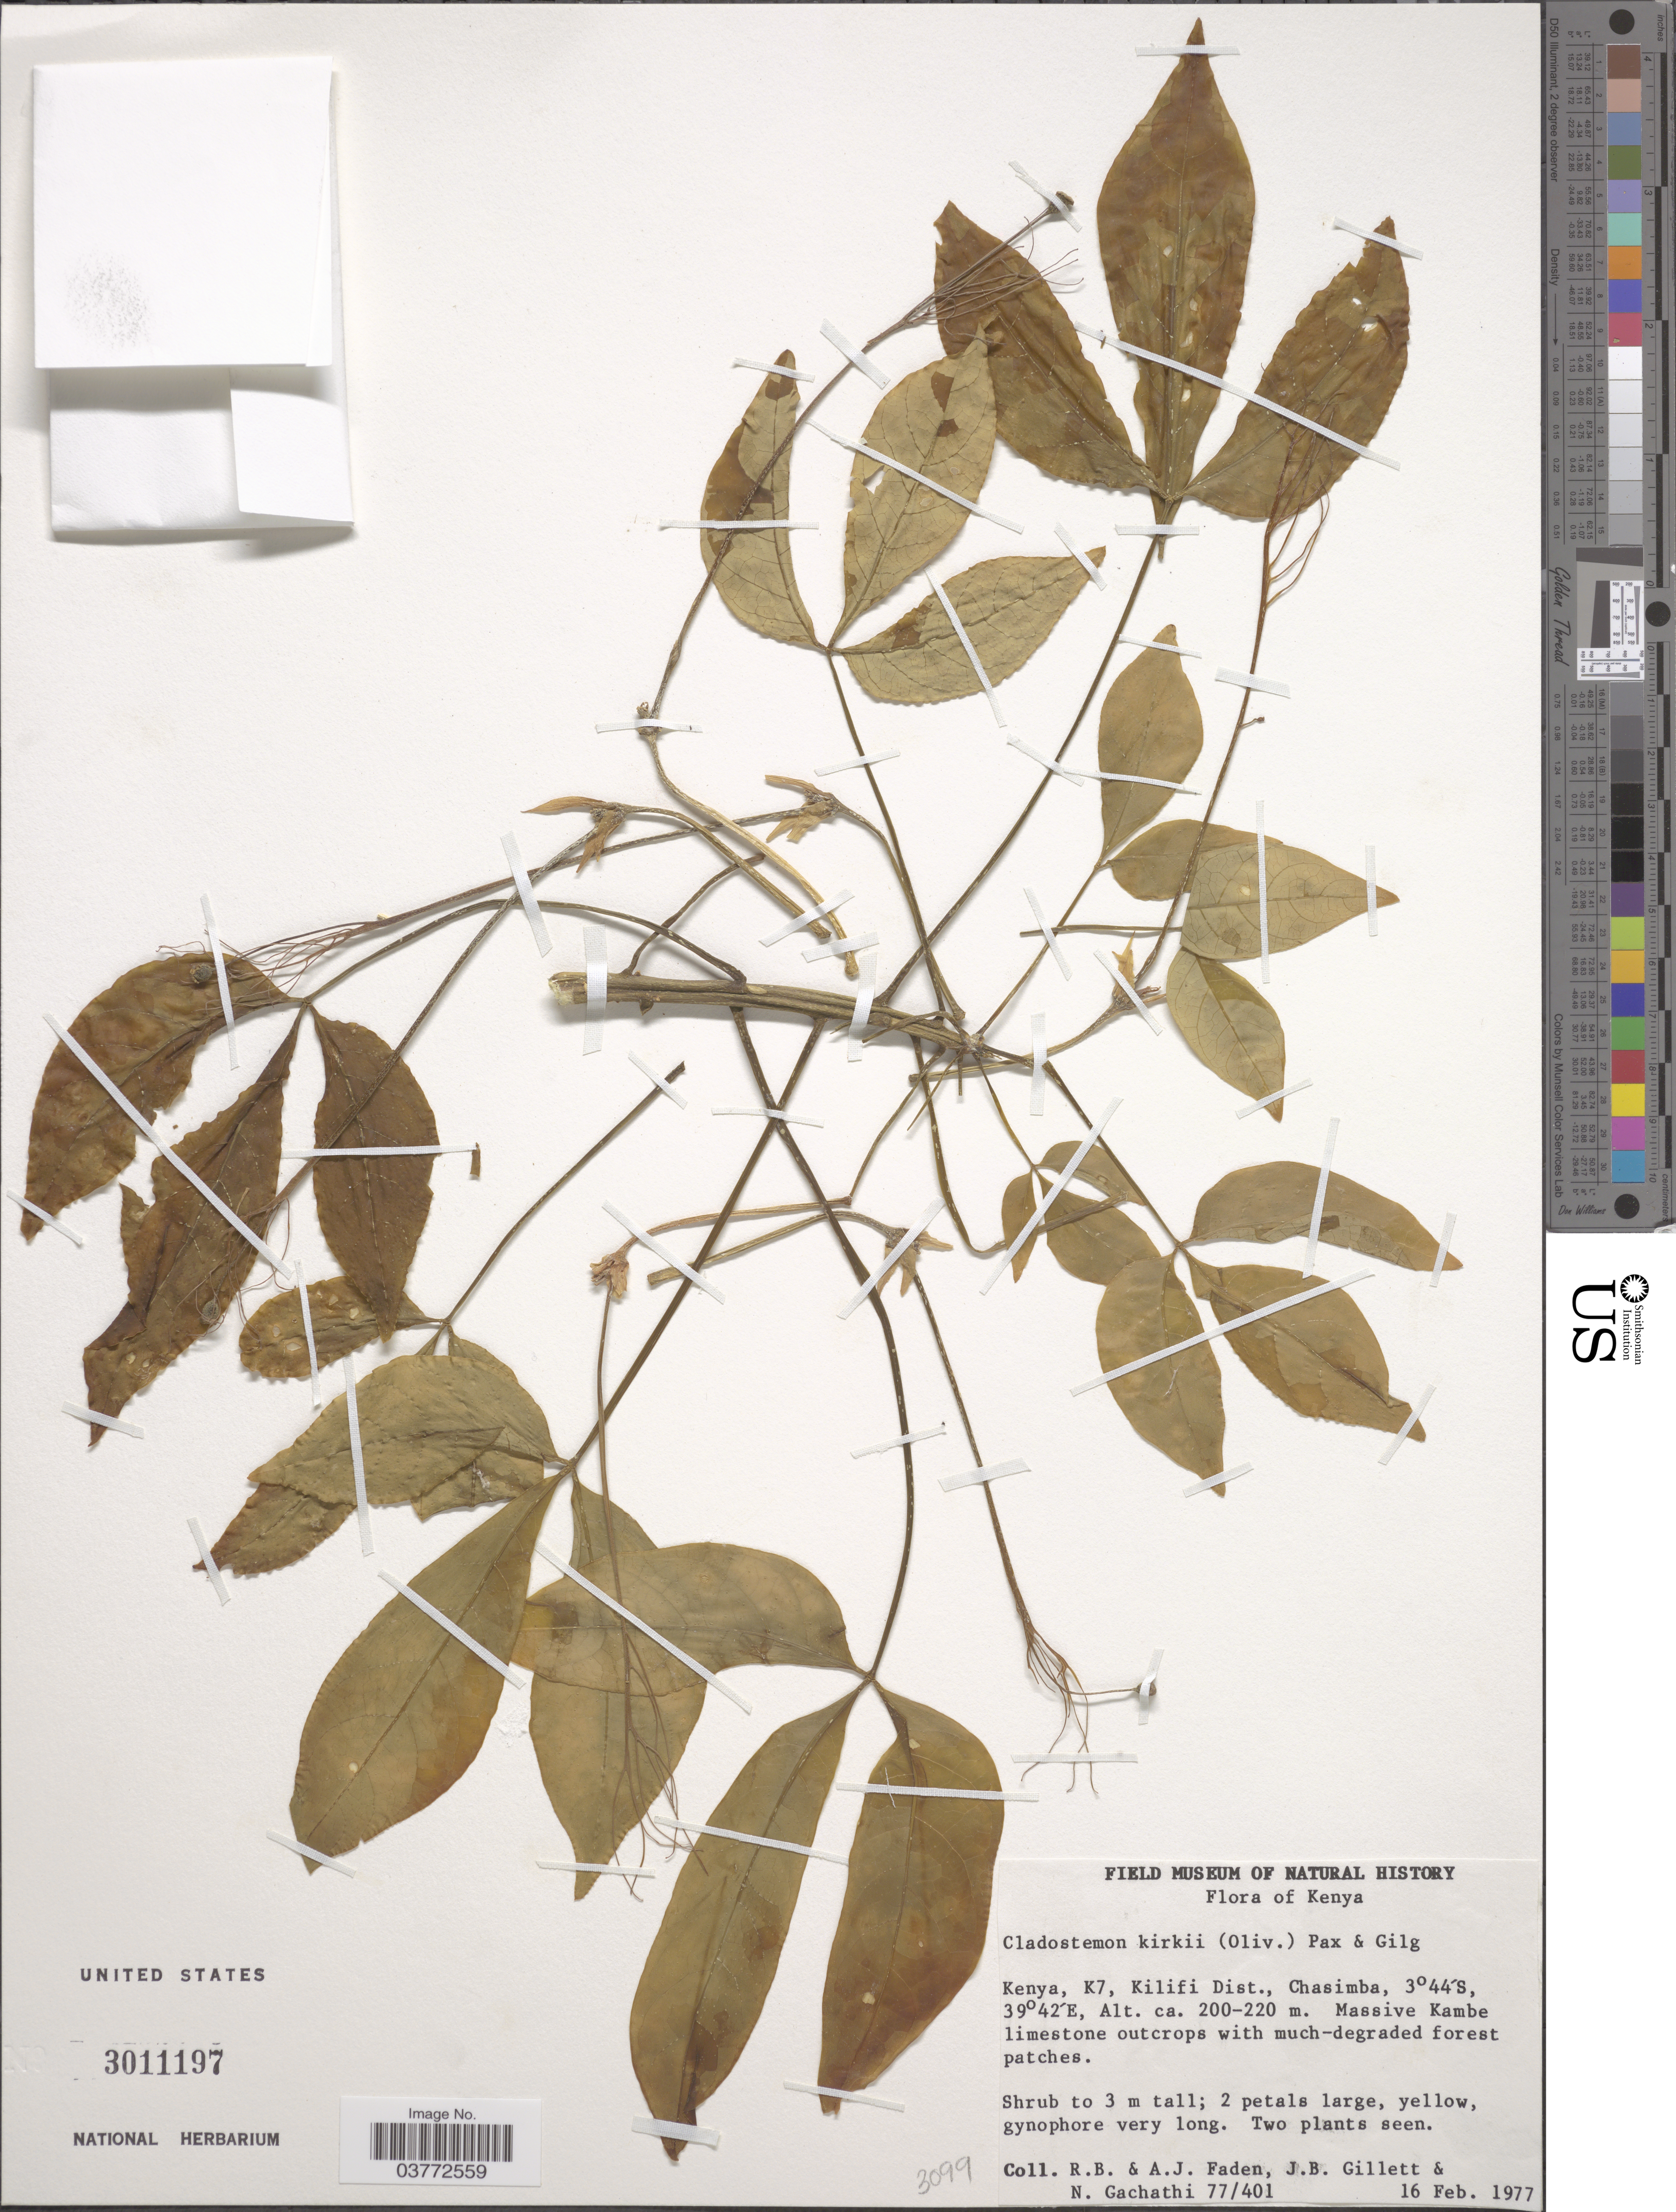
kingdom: Plantae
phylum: Tracheophyta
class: Magnoliopsida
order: Brassicales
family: Capparaceae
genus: Crateva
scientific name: Crateva kirkii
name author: (Oliv.) Christenh. & Byng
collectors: R. B. Faden, A. J. Faden, J. B. Gillett & N. Gachathi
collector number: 77/401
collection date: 1977-02-16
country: Kenya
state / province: Kilifi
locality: K7, Kilifi Dist., Chasimba.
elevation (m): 200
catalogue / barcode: US 3011197